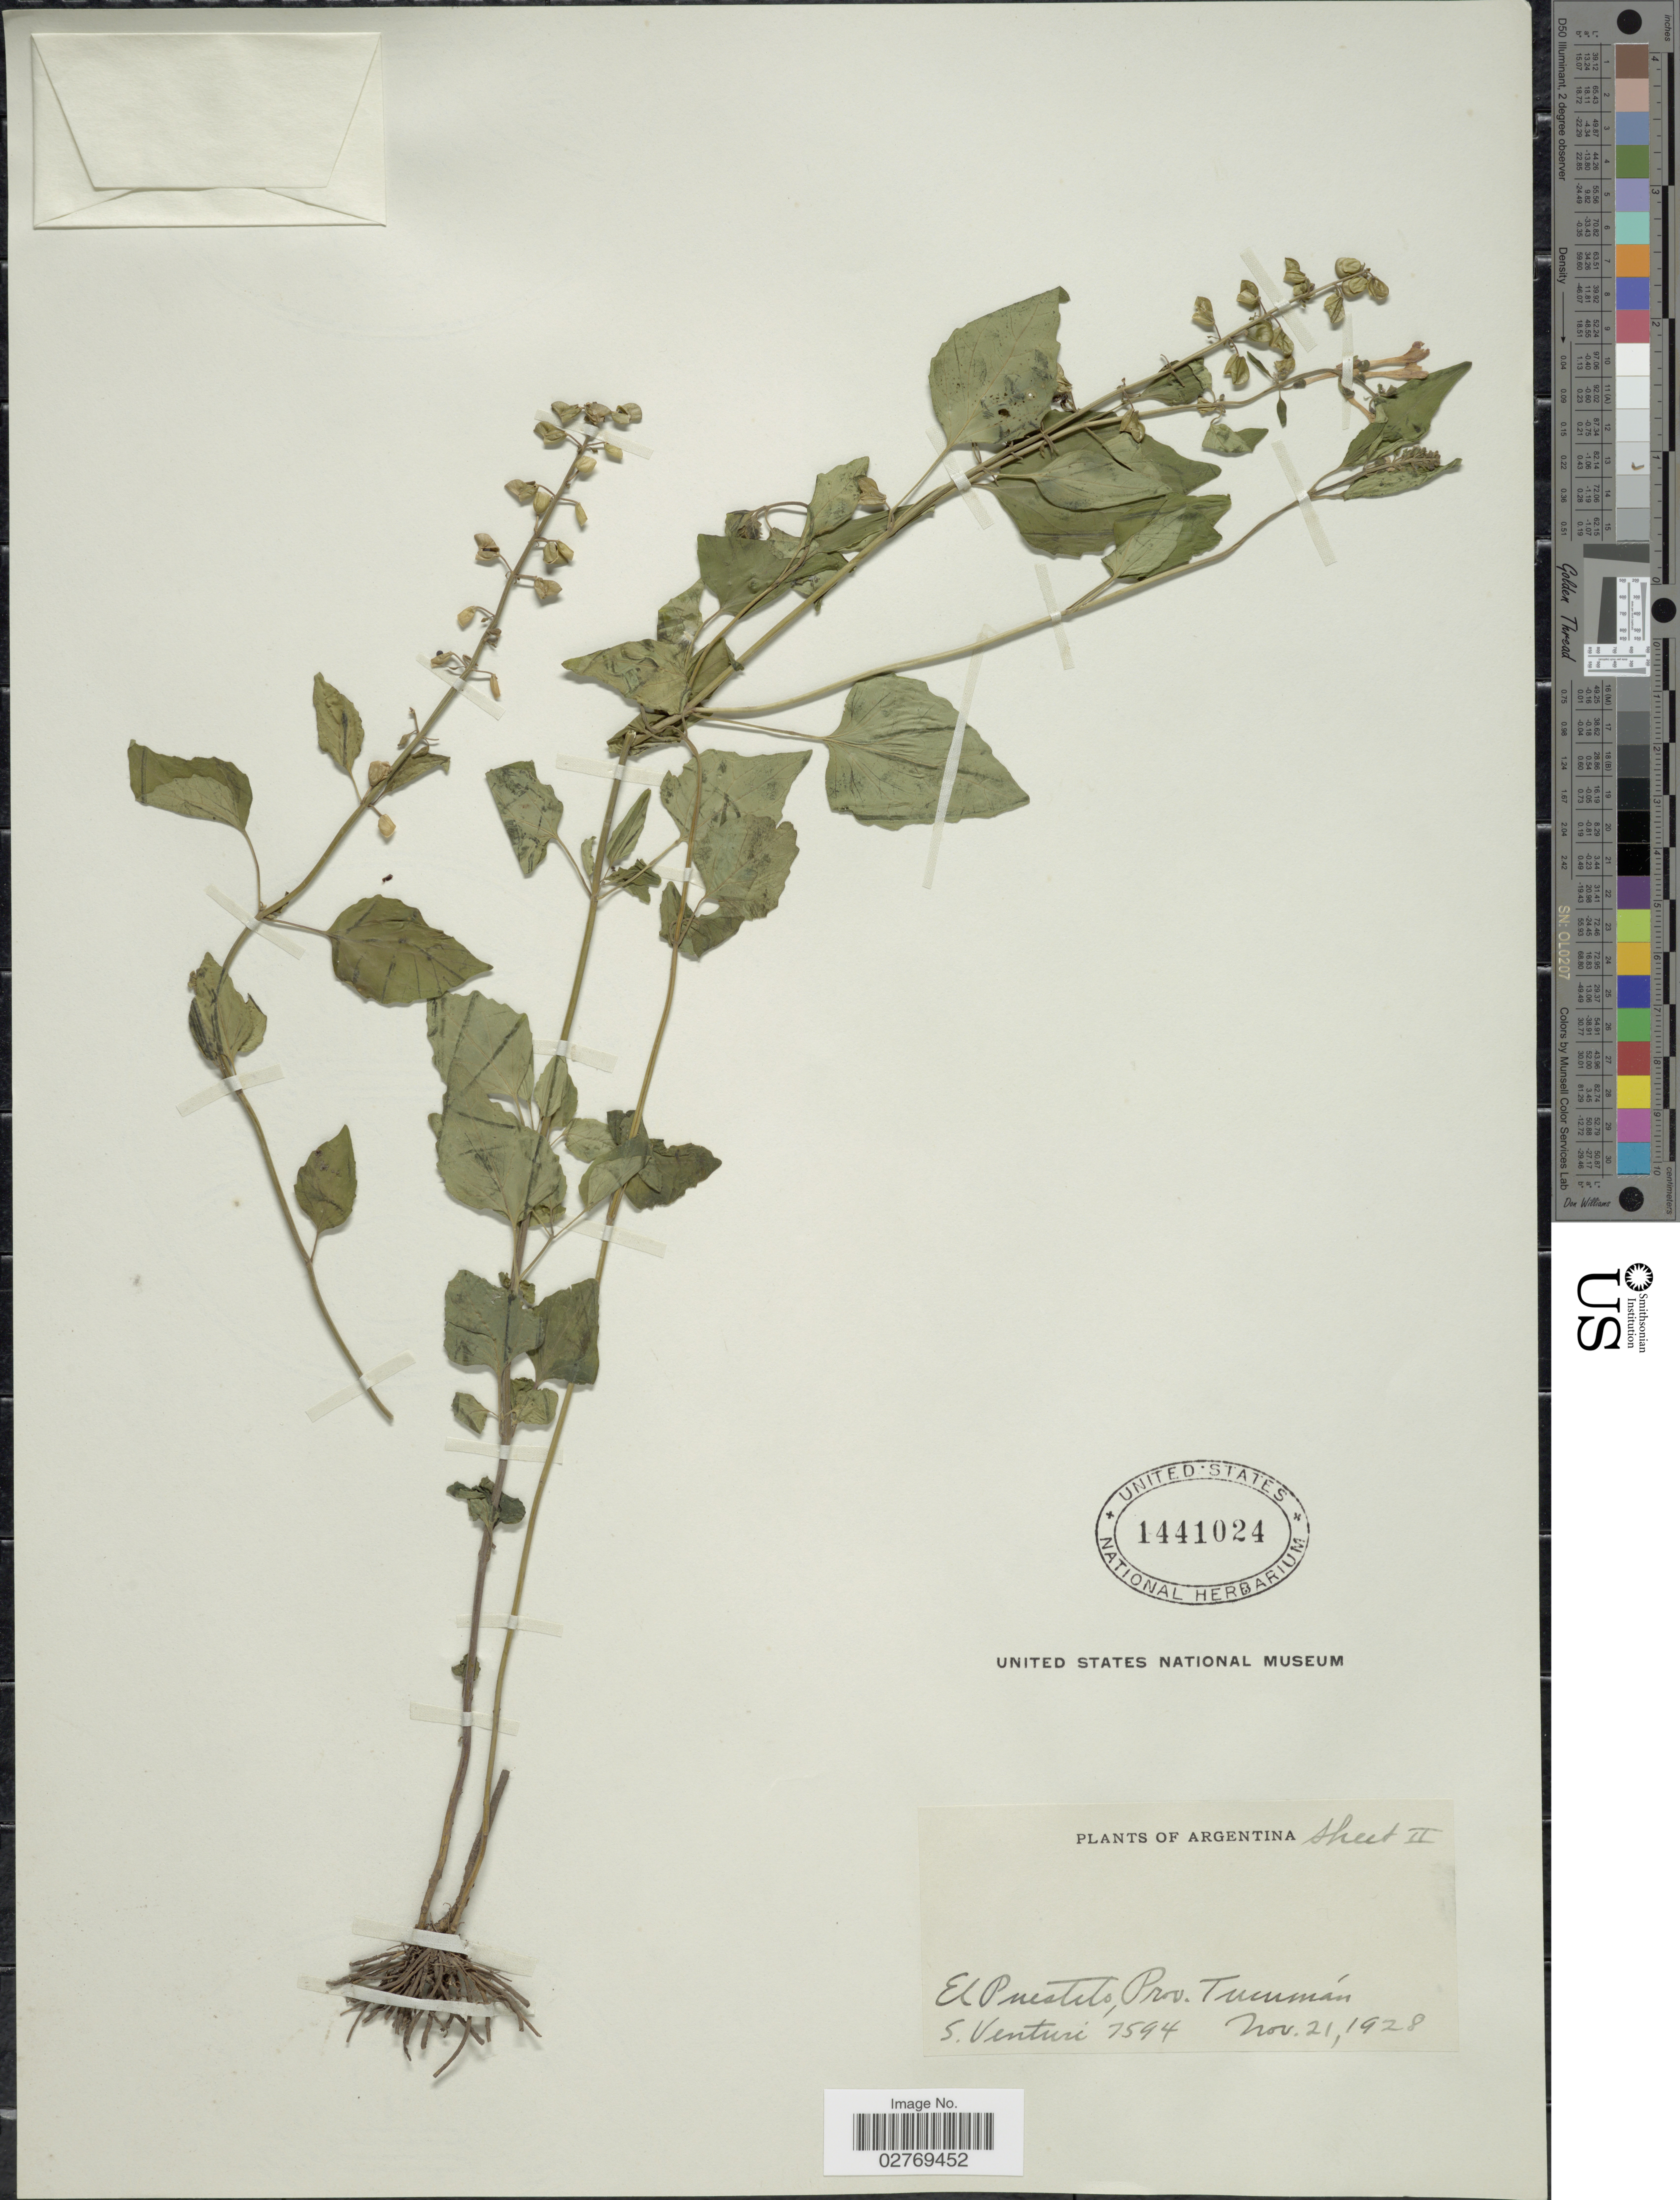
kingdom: Plantae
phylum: Tracheophyta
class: Magnoliopsida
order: Lamiales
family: Lamiaceae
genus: Scutellaria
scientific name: Scutellaria breviflora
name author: Benth.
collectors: S. Venturi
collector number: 7594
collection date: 1928-11-21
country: Argentina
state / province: Tucuman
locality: El Puestito.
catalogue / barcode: US 1441024